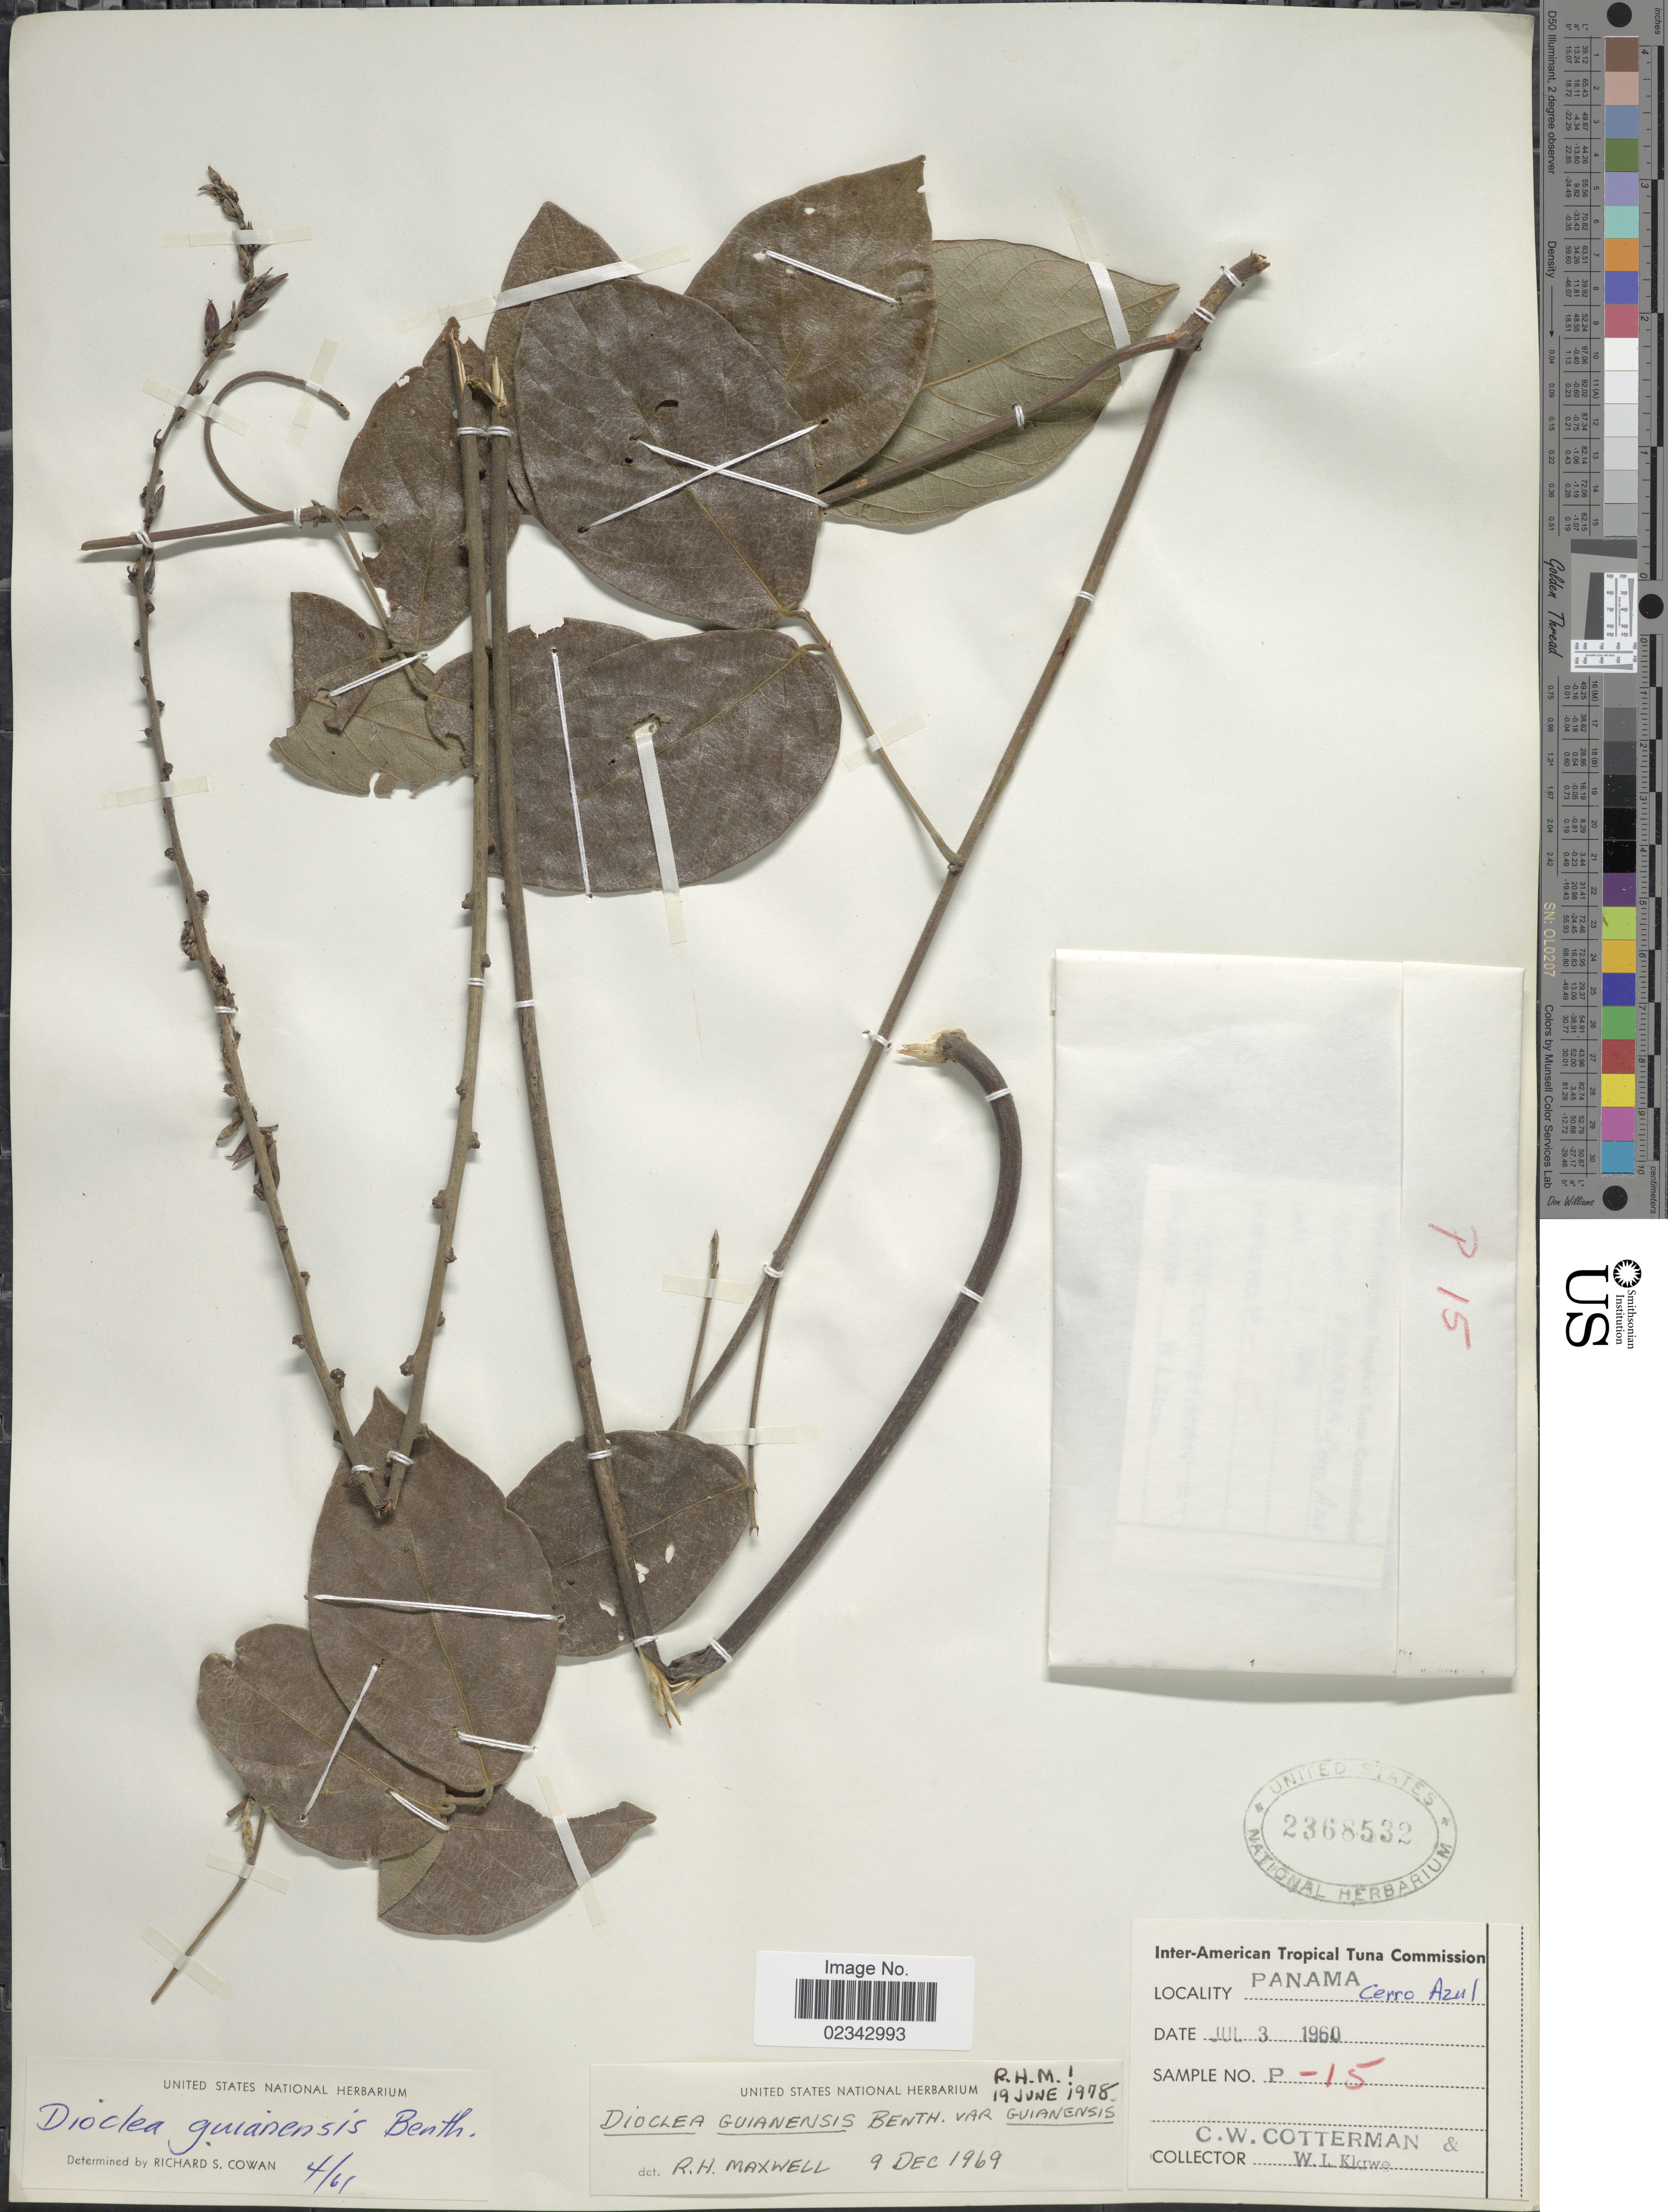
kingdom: Plantae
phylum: Tracheophyta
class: Magnoliopsida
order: Fabales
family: Fabaceae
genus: Dioclea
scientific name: Dioclea guianensis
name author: Benth.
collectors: C. Cotterman & W. Klawe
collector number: P-15 ?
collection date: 1960-07-03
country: Panama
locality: Cerro Azul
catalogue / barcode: US 2368532